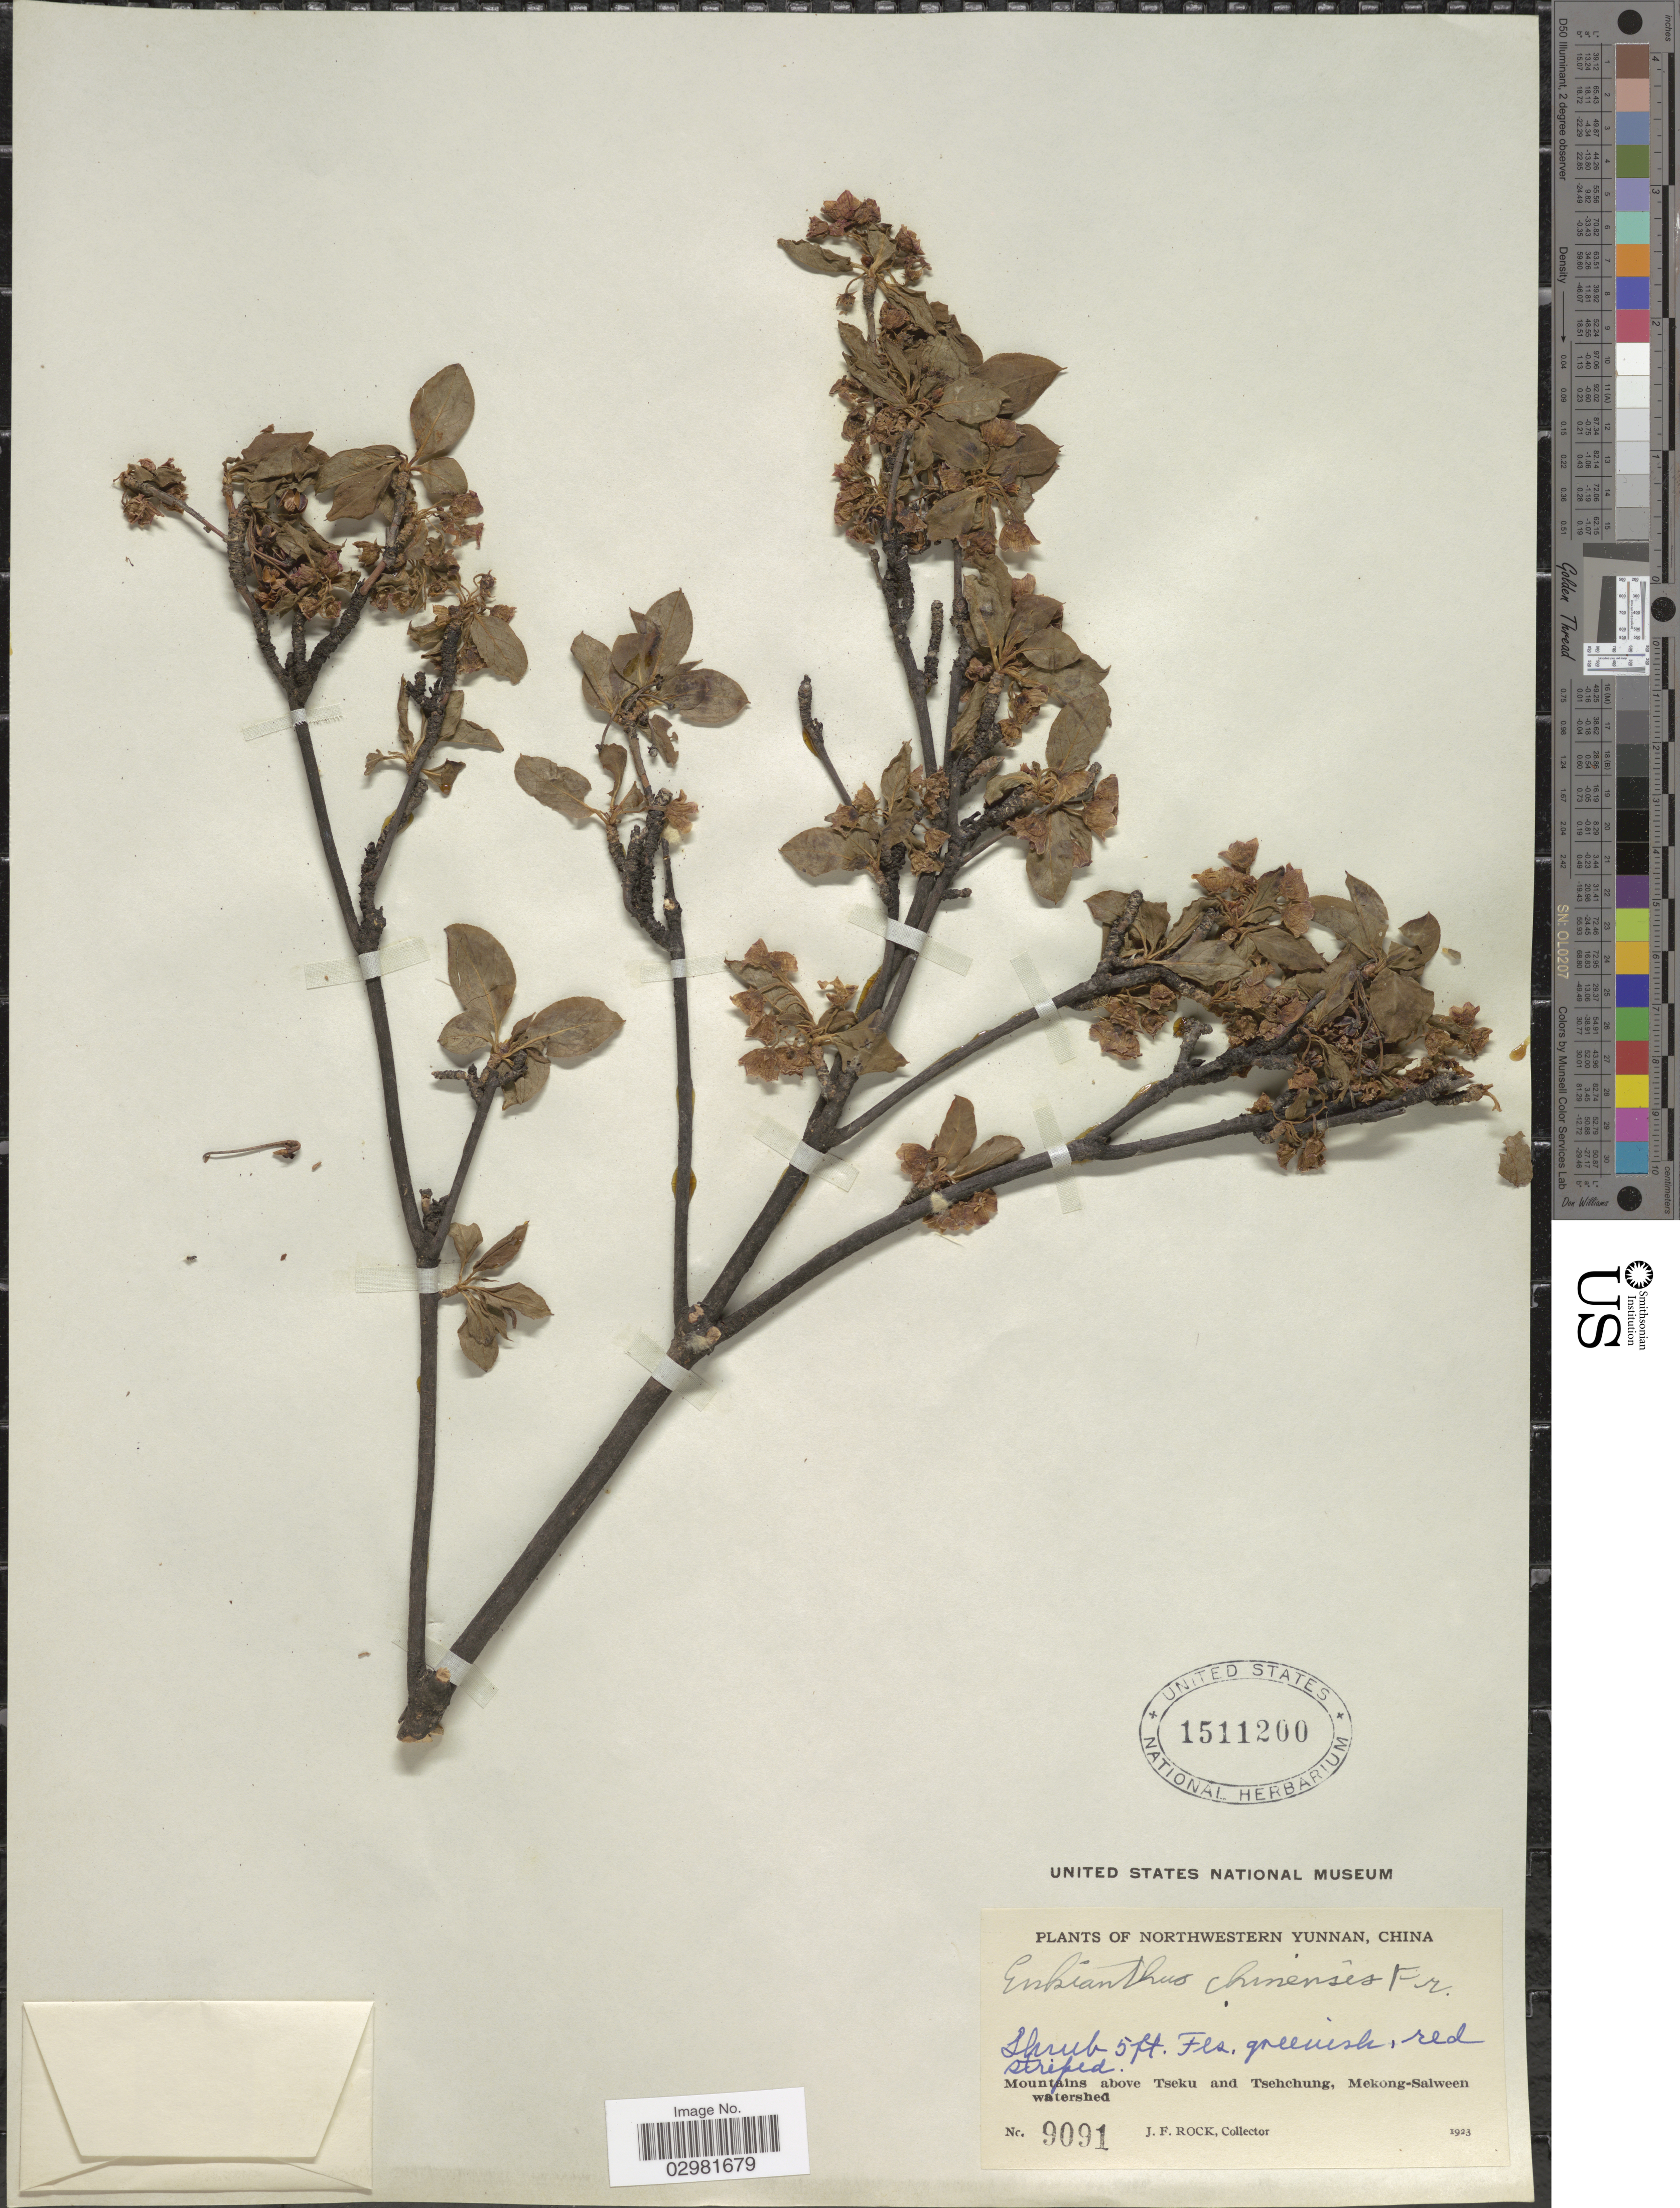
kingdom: Plantae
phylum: Tracheophyta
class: Magnoliopsida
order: Ericales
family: Ericaceae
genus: Enkianthus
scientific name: Enkianthus chinensis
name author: Franch.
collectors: J. Rock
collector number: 9091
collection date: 1923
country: China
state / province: Yunnan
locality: Northwestern Yunnan. Mountains above Tseku and Tsehchung, Mekong-Salween watershed.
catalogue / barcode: US 1511200